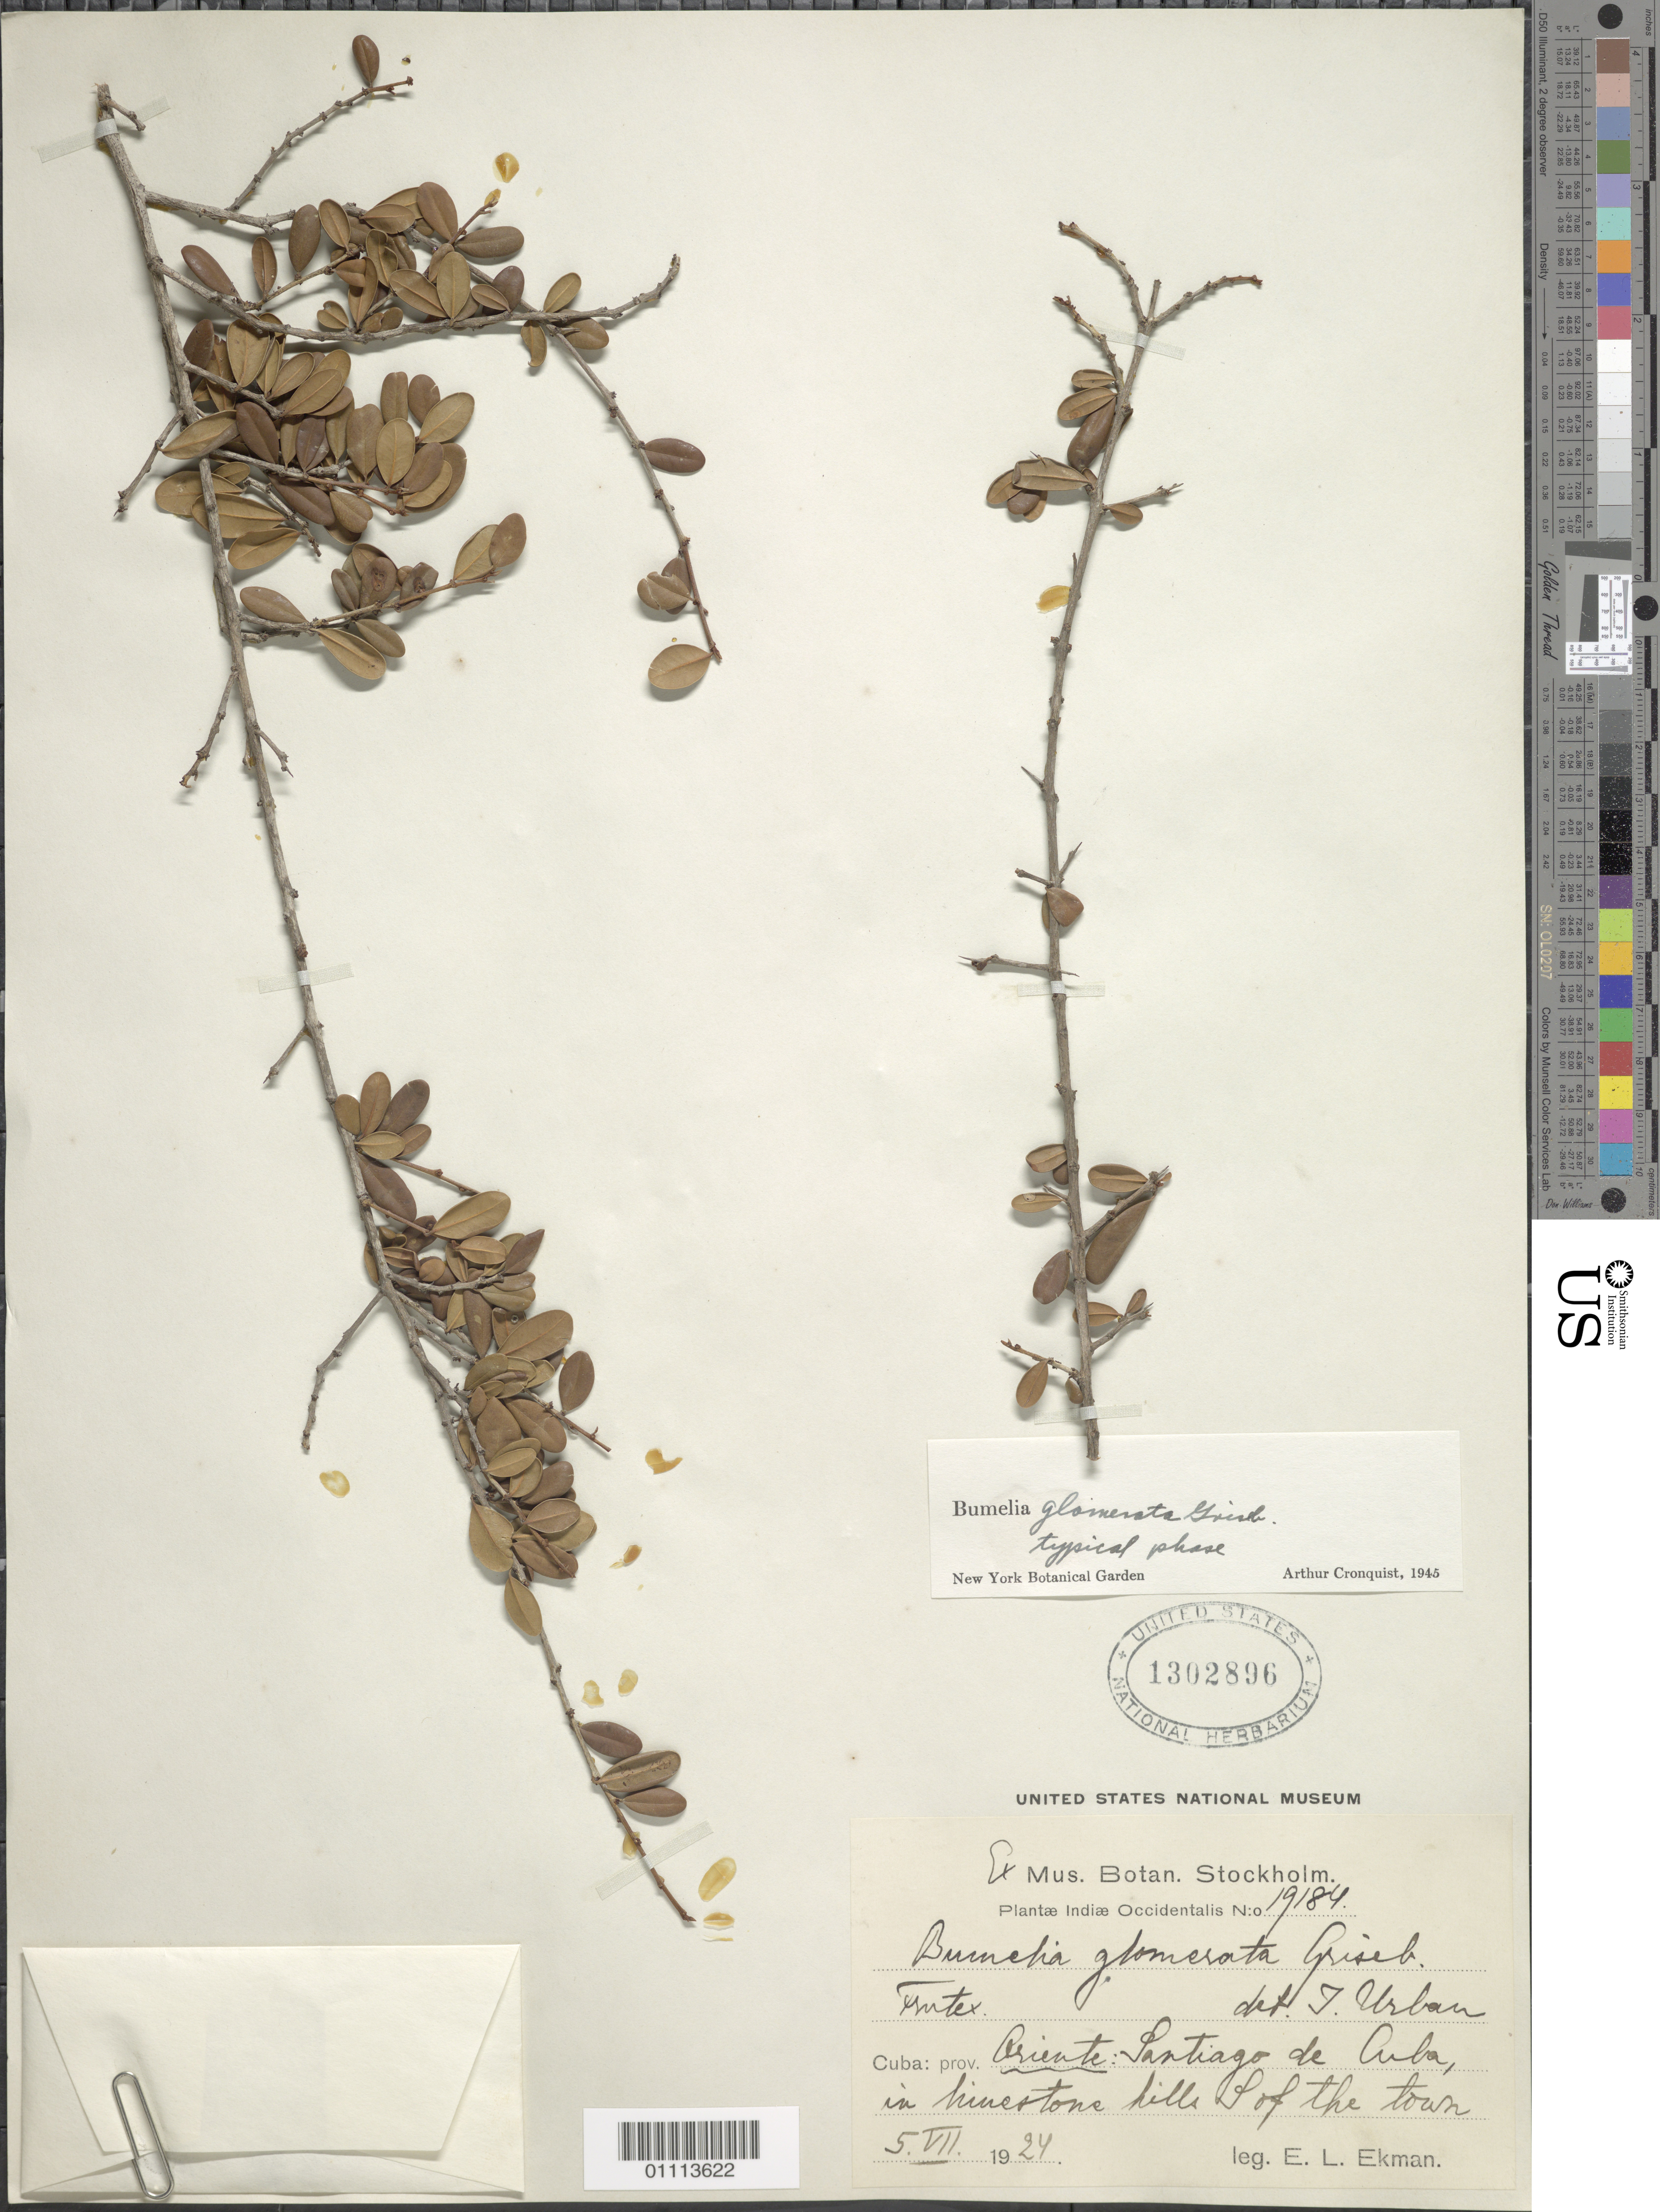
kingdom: Plantae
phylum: Tracheophyta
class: Magnoliopsida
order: Ericales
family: Sapotaceae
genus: Sideroxylon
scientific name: Sideroxylon horridum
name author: (Griseb.) T.D. Penn.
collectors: E. L. Ekman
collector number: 19184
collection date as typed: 05 Jul 1924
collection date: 1924-07-05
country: Cuba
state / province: Santiago de Cuba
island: Cuba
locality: Santiago de Cuba [Oriente]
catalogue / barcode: US 1302896